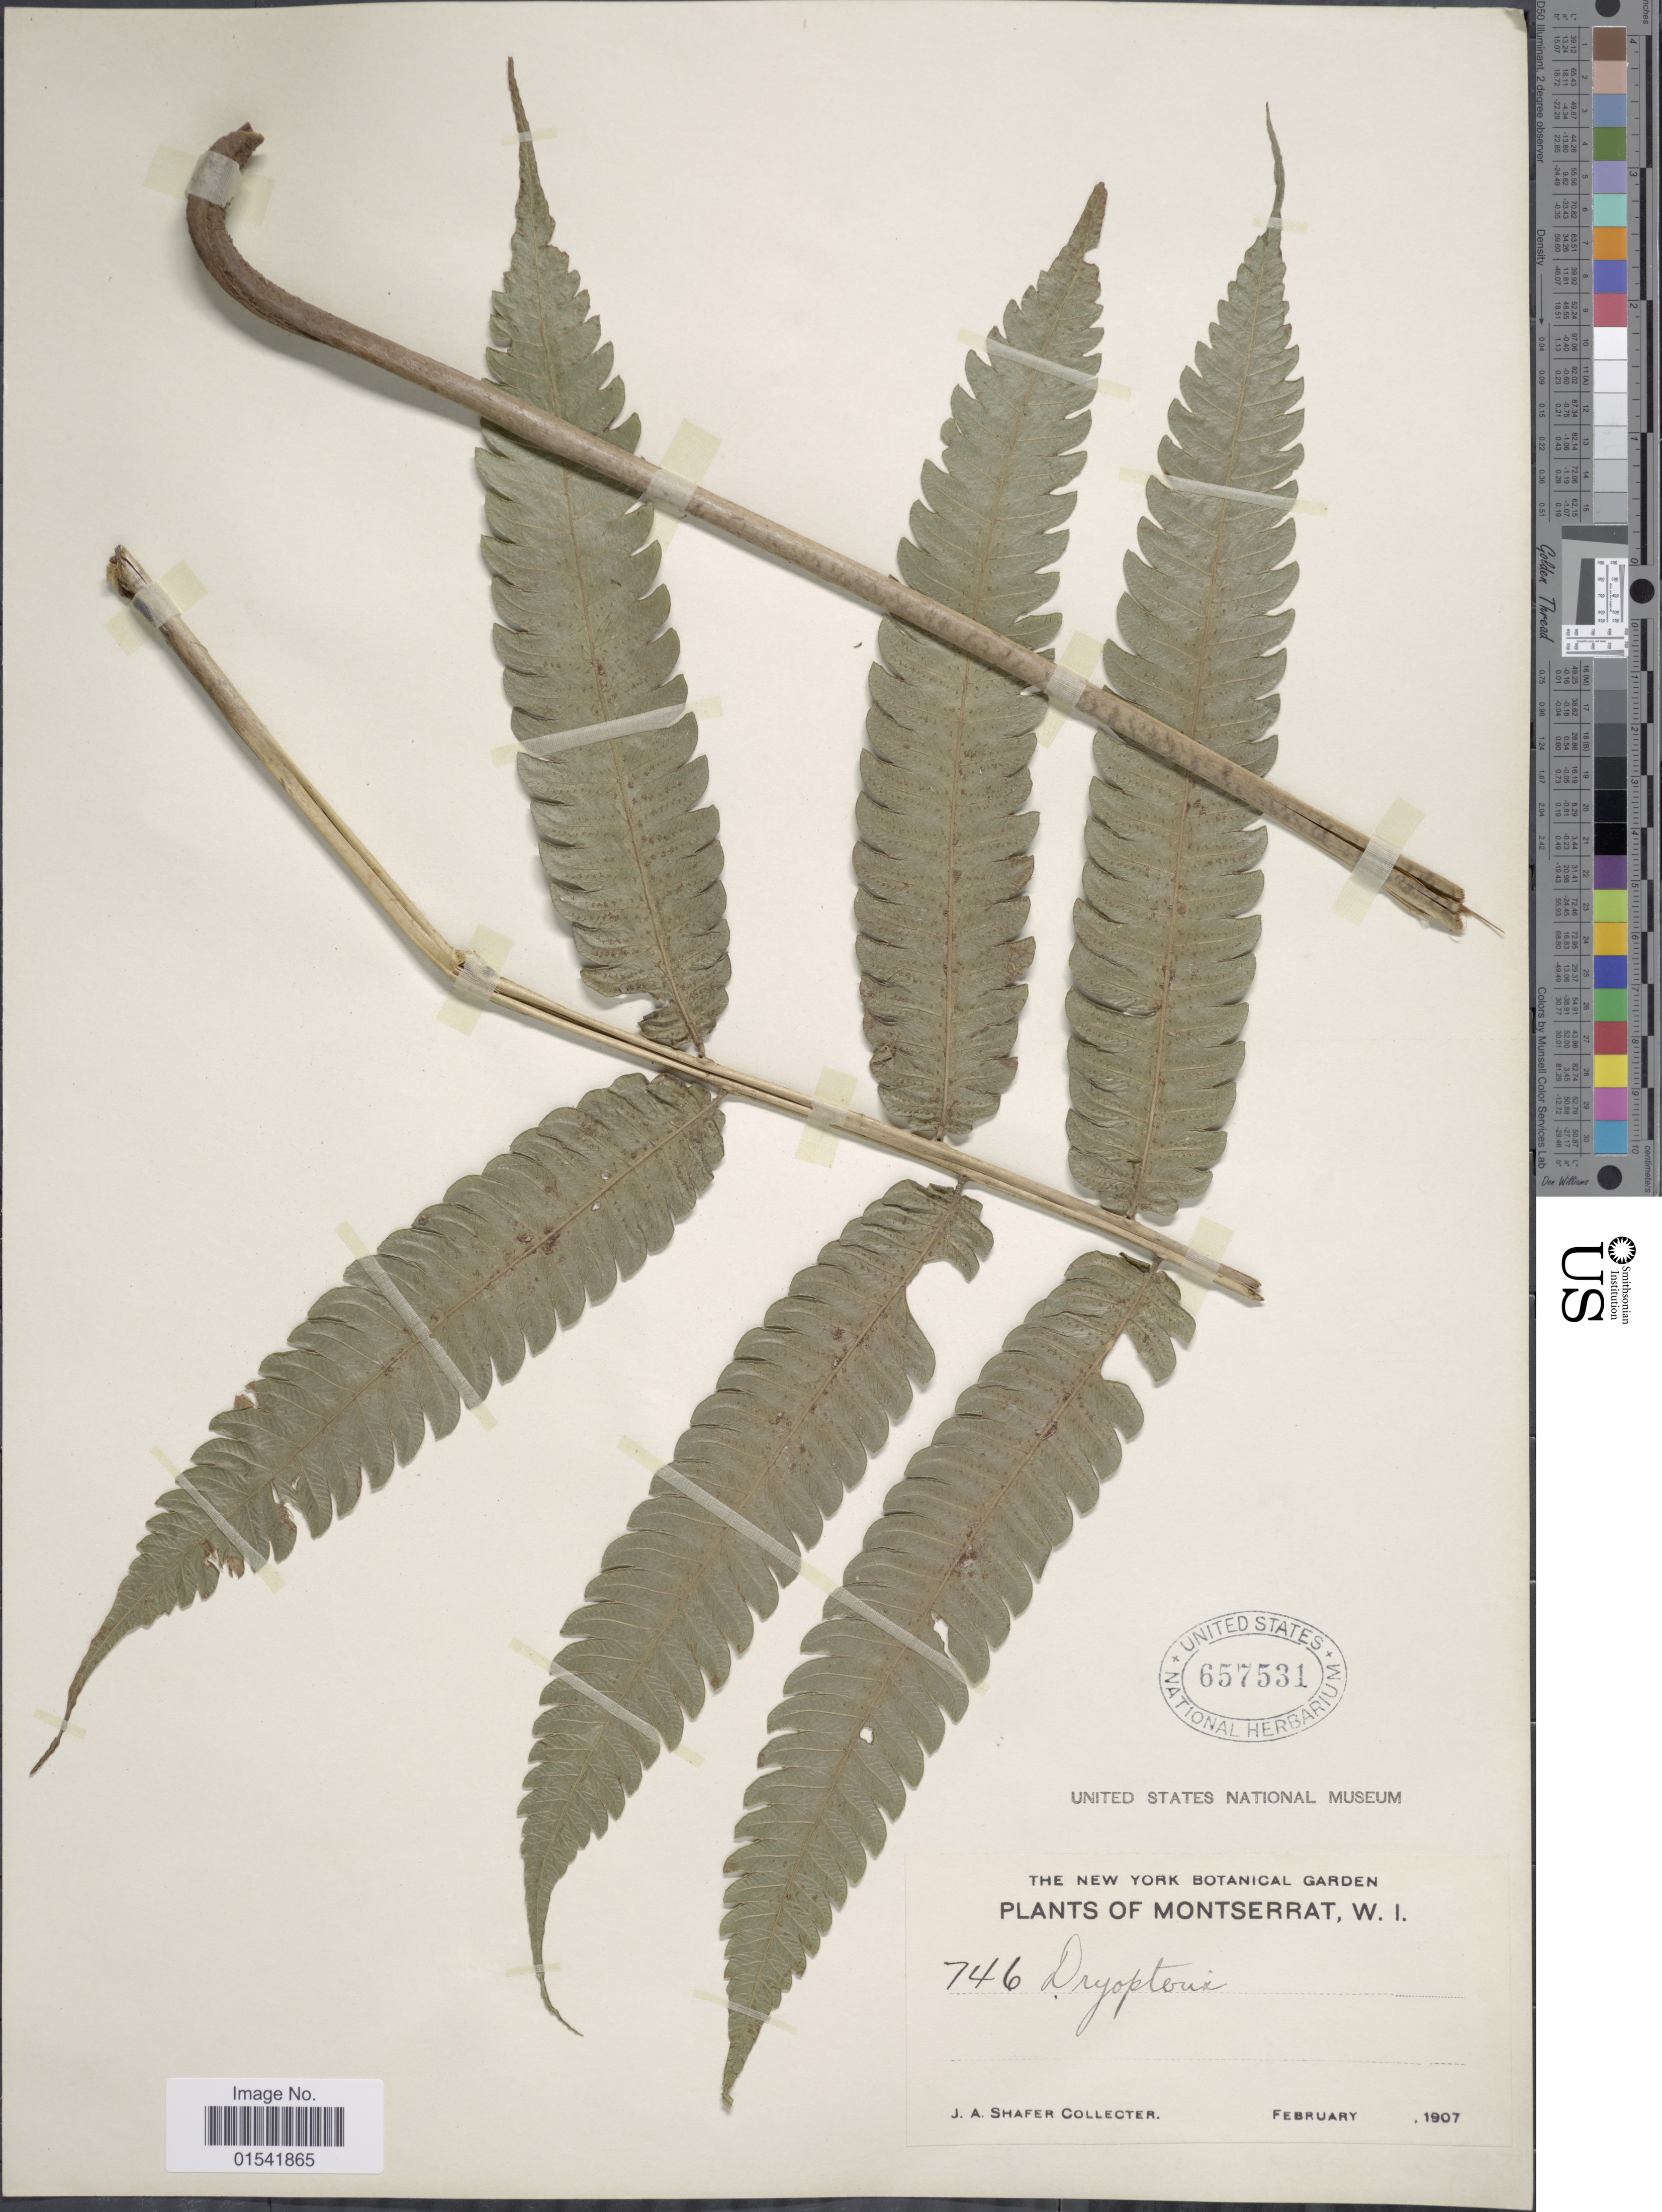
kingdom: Plantae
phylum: Tracheophyta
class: Polypodiopsida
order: Polypodiales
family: Thelypteridaceae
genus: Steiropteris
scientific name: Steiropteris glandulosa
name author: (Hook. f.) Pic. Serm.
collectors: J. A. Shafer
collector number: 746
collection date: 1907-02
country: Montserrat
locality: W, I.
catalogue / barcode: US 657531